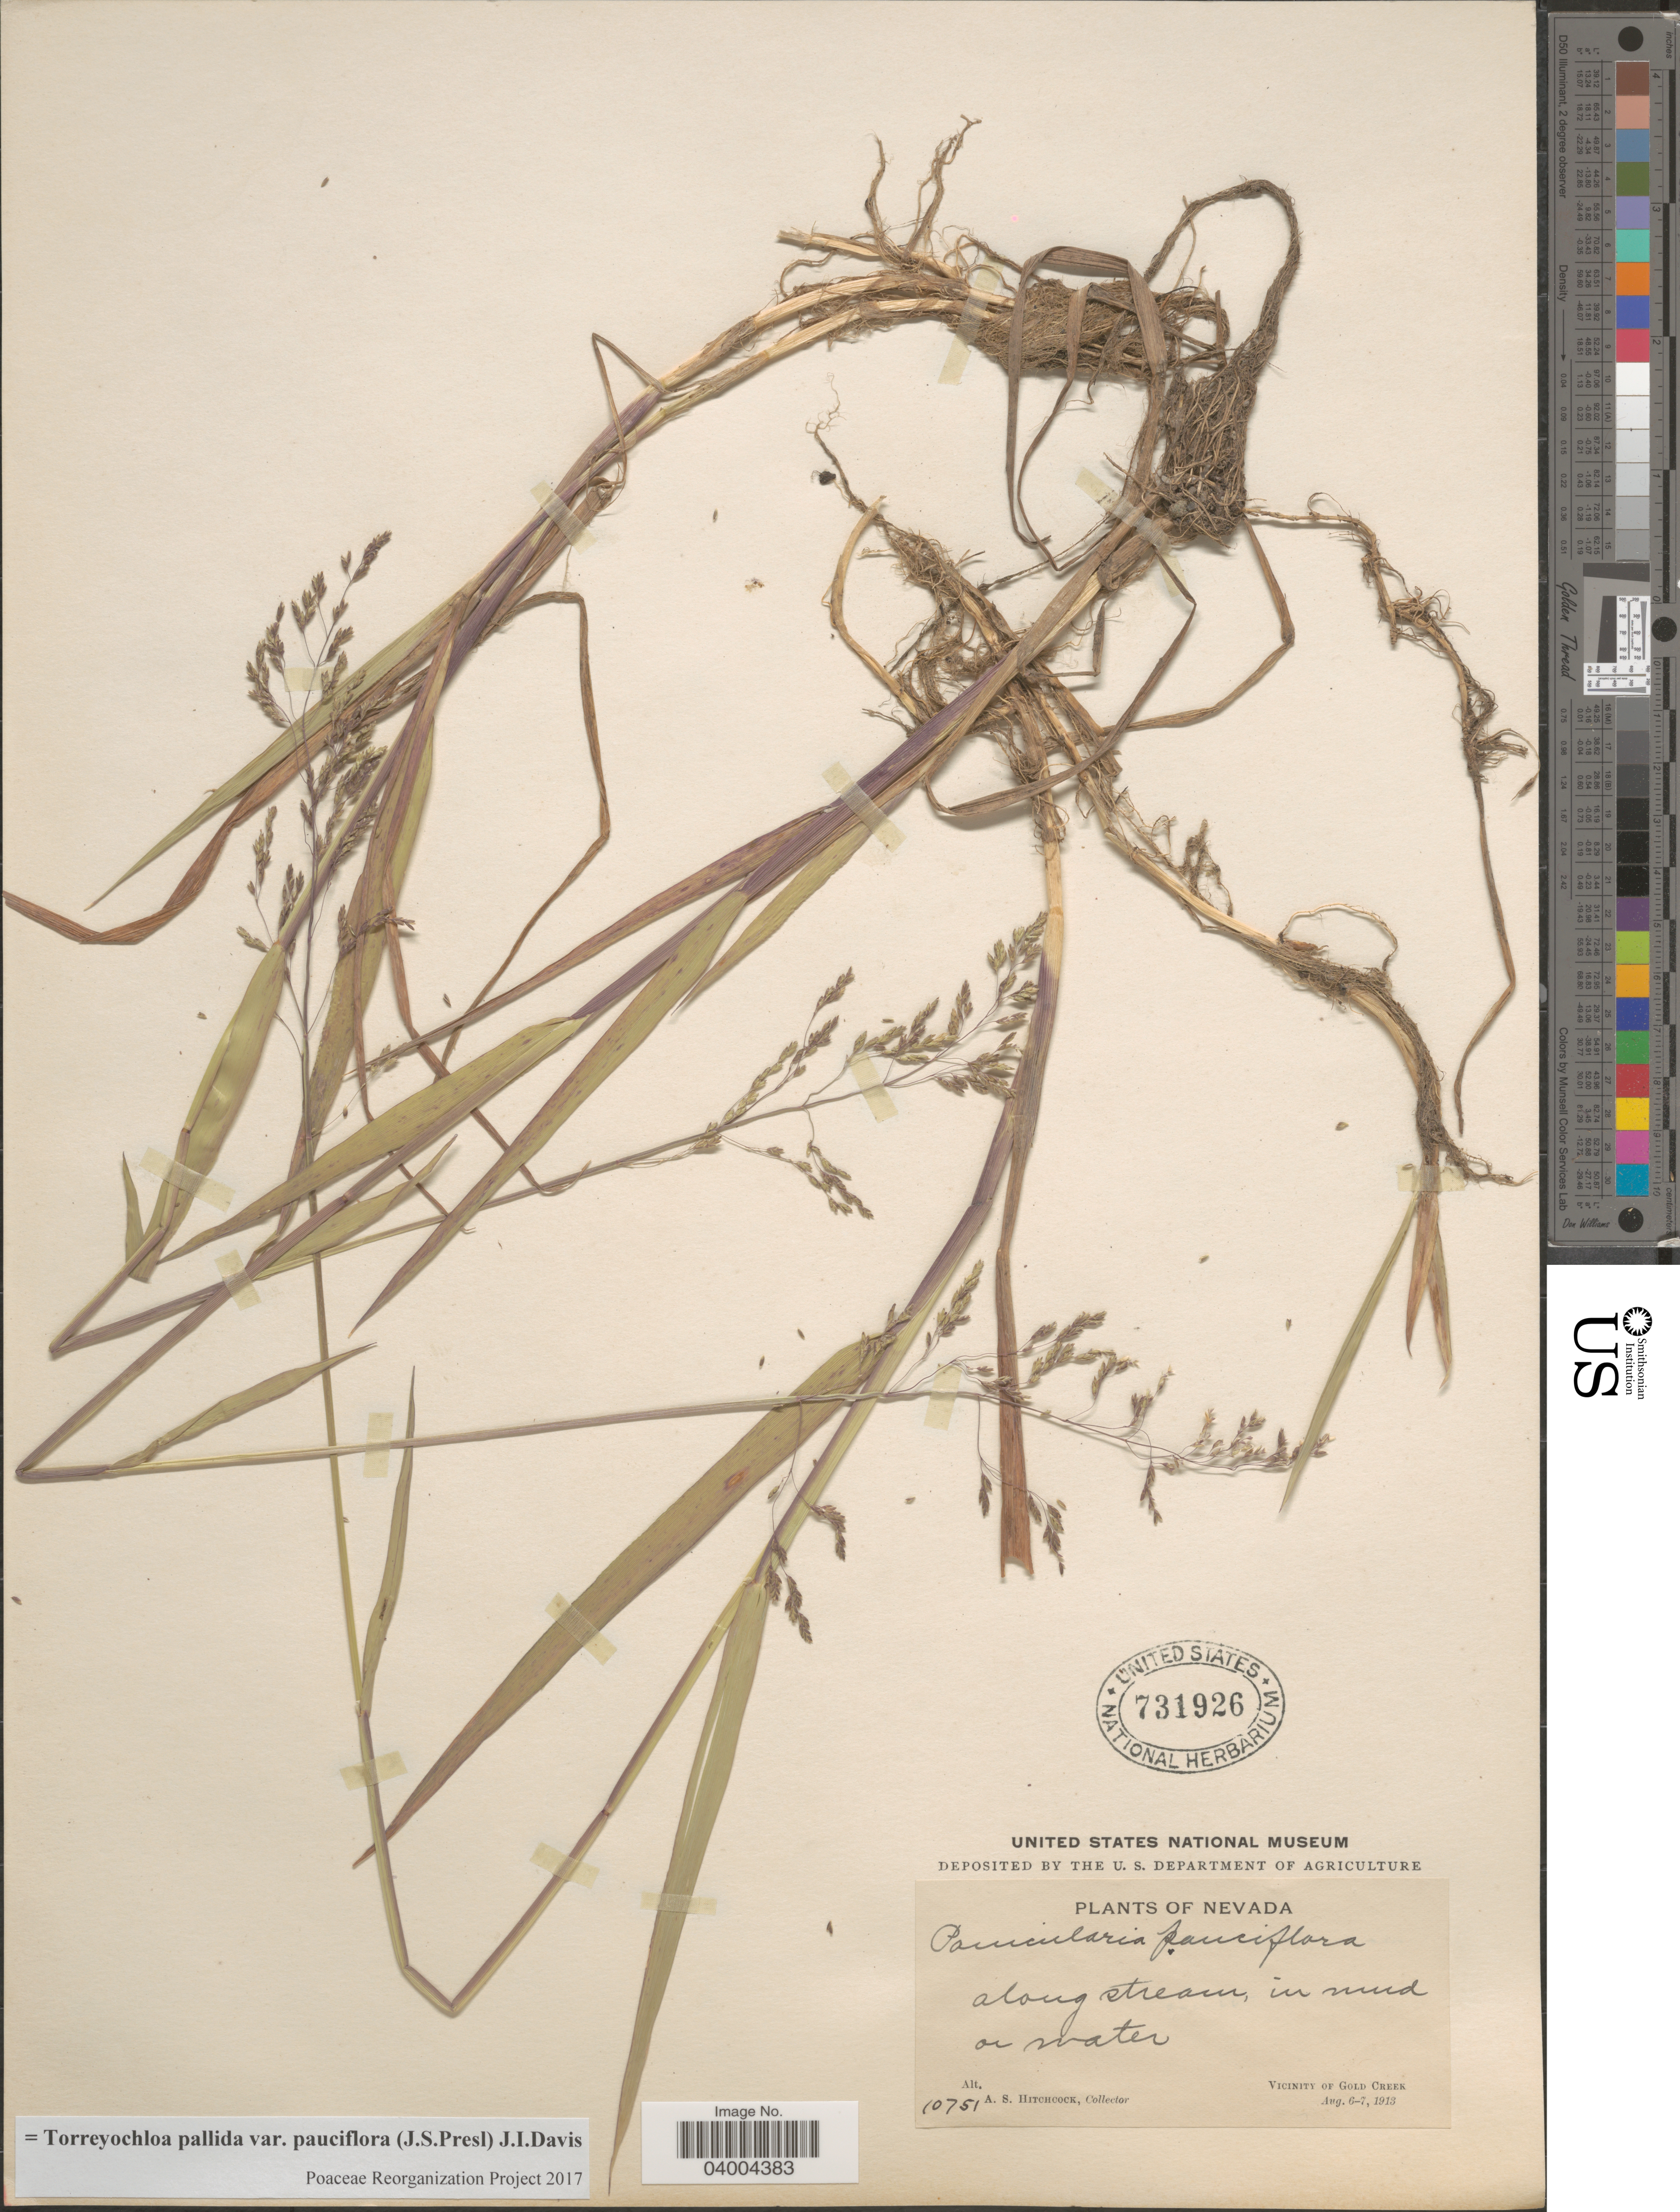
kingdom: Plantae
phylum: Tracheophyta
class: Liliopsida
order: Poales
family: Poaceae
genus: Torreyochloa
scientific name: Torreyochloa pallida var. pauciflora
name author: (J. Presl) J.I. Davis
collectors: A. S. Hitchcock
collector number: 10751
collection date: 1913-08-06/1913-08-07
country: United States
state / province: Nevada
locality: Along stream, in mud or water. Vicinity of Gold Creek.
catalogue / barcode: US 731926